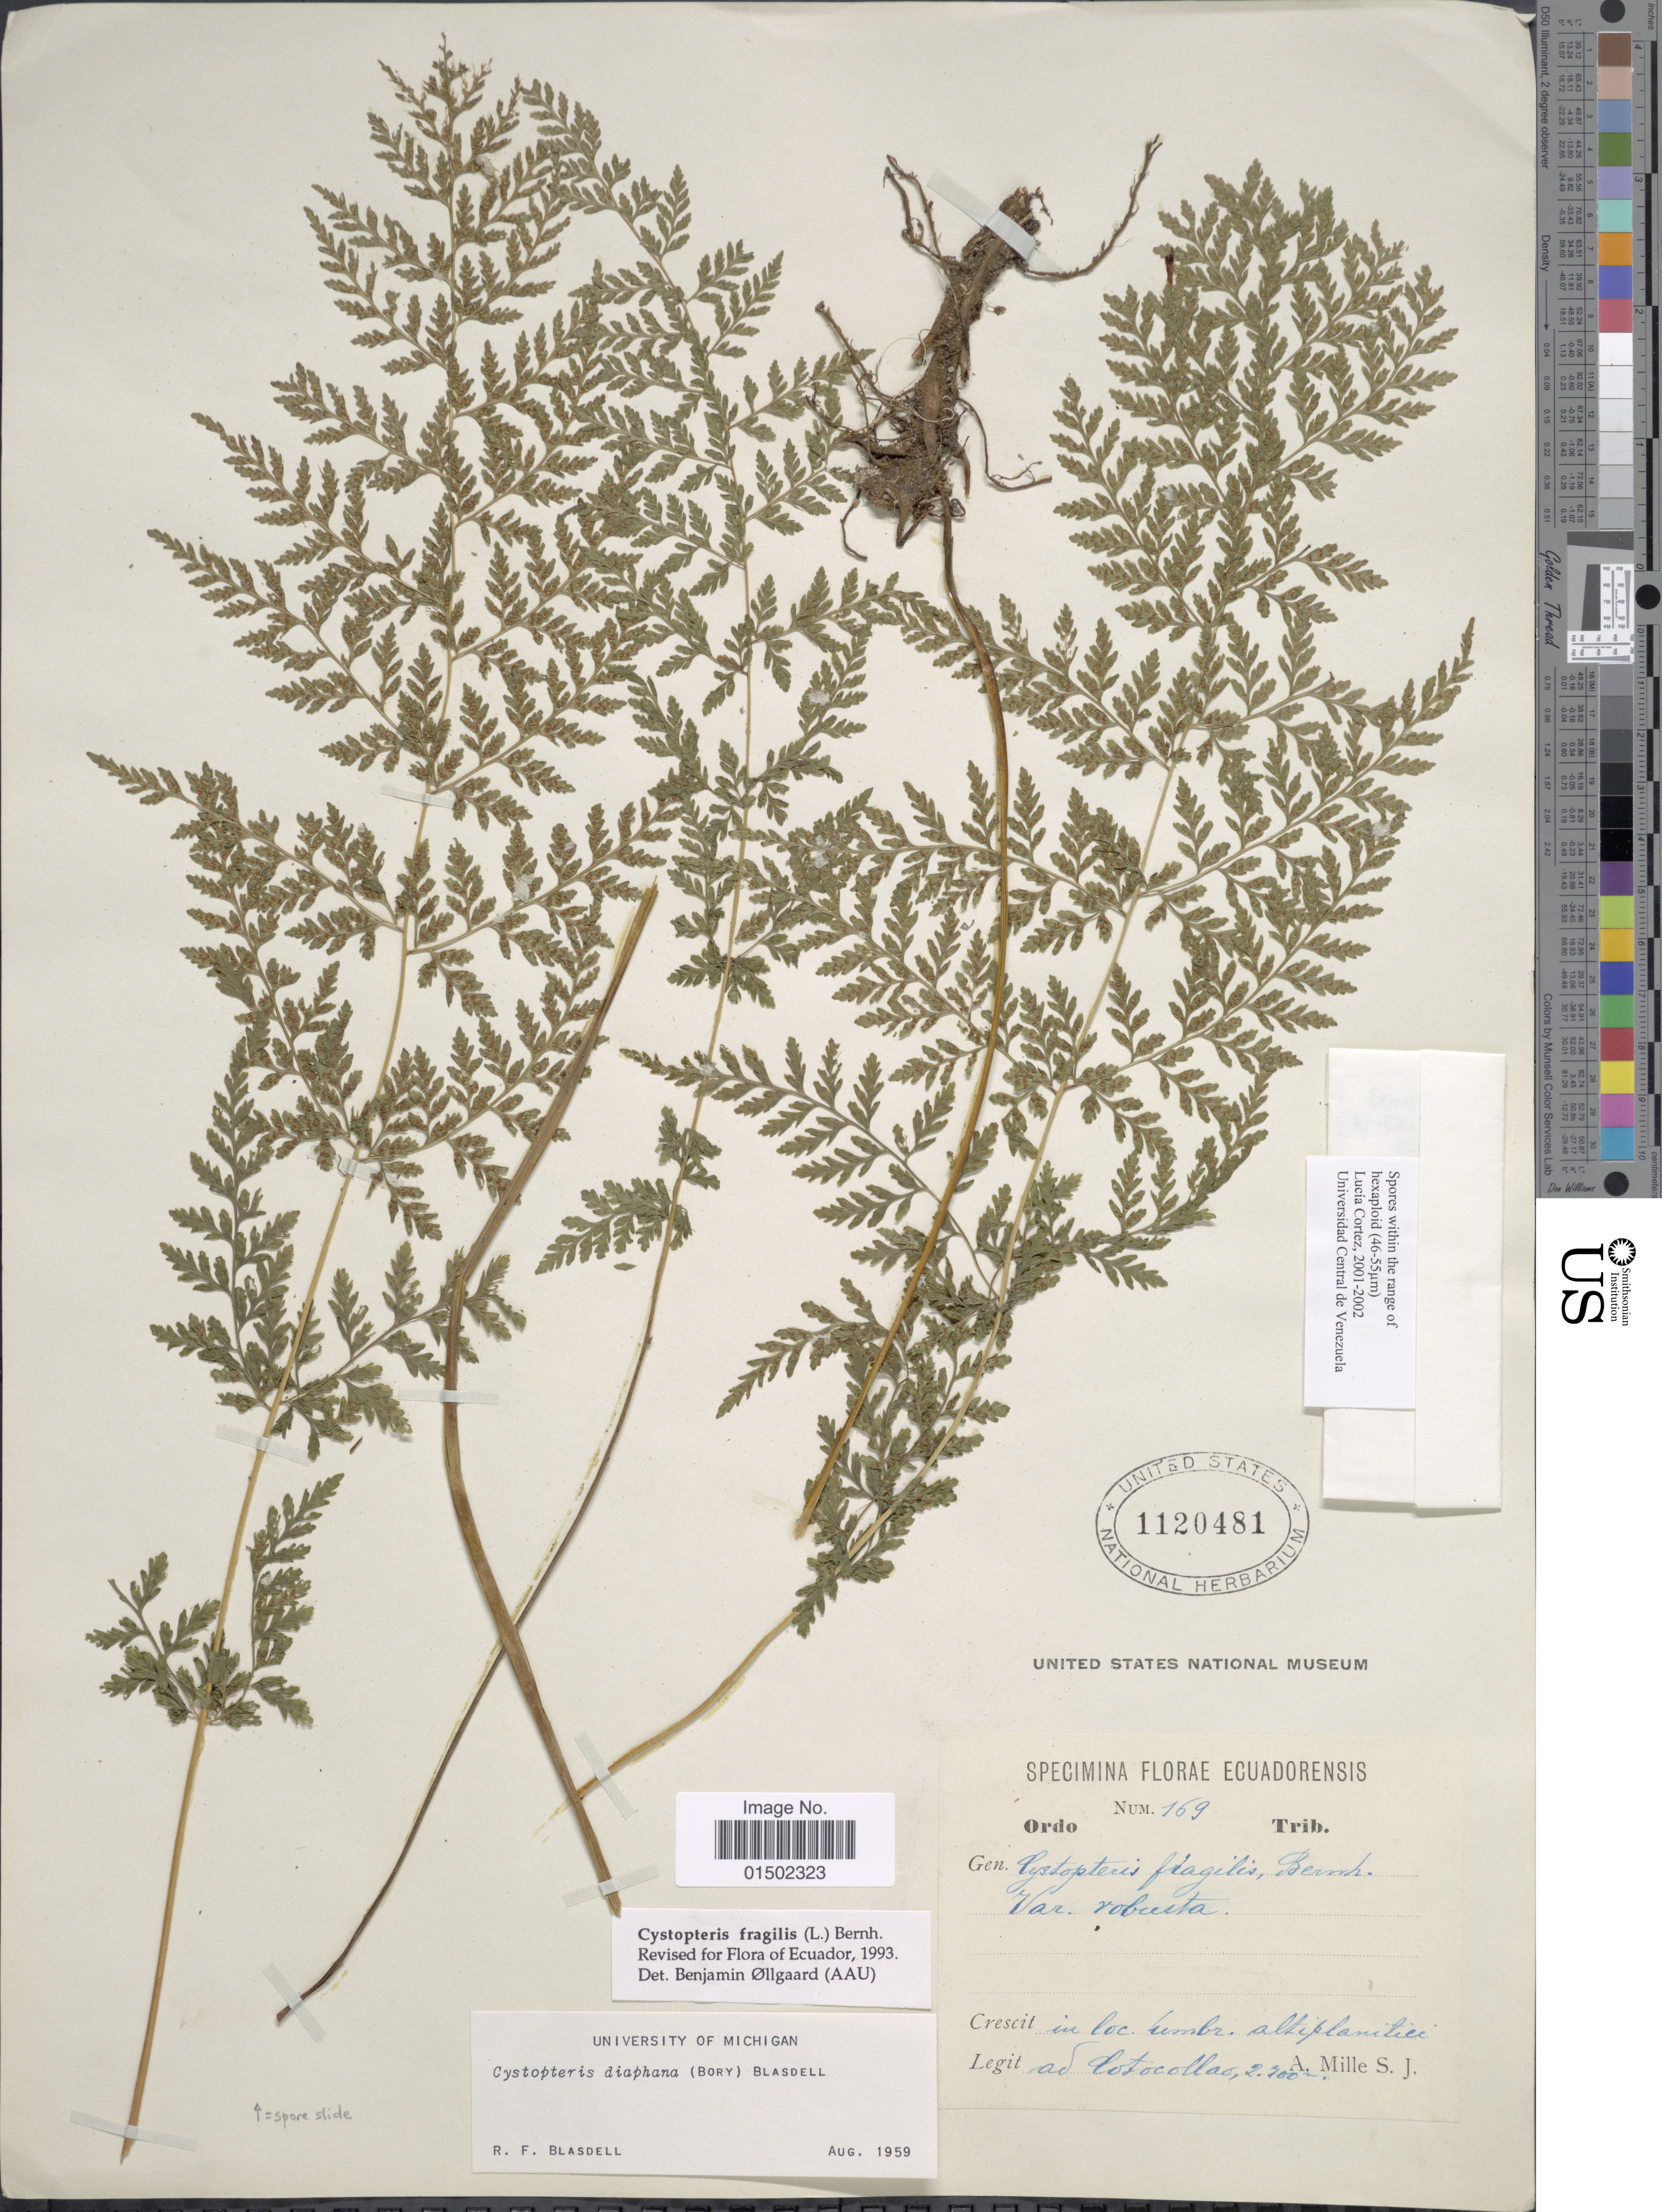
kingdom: Plantae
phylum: Tracheophyta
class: Polypodiopsida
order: Polypodiales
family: Cystopteridaceae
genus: Cystopteris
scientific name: Cystopteris fragilis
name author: (L.) Bernh.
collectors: A. Mille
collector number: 169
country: Ecuador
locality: In loc. umbr. Altiplanicie. Cotocollao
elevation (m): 2700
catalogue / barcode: US 1120481